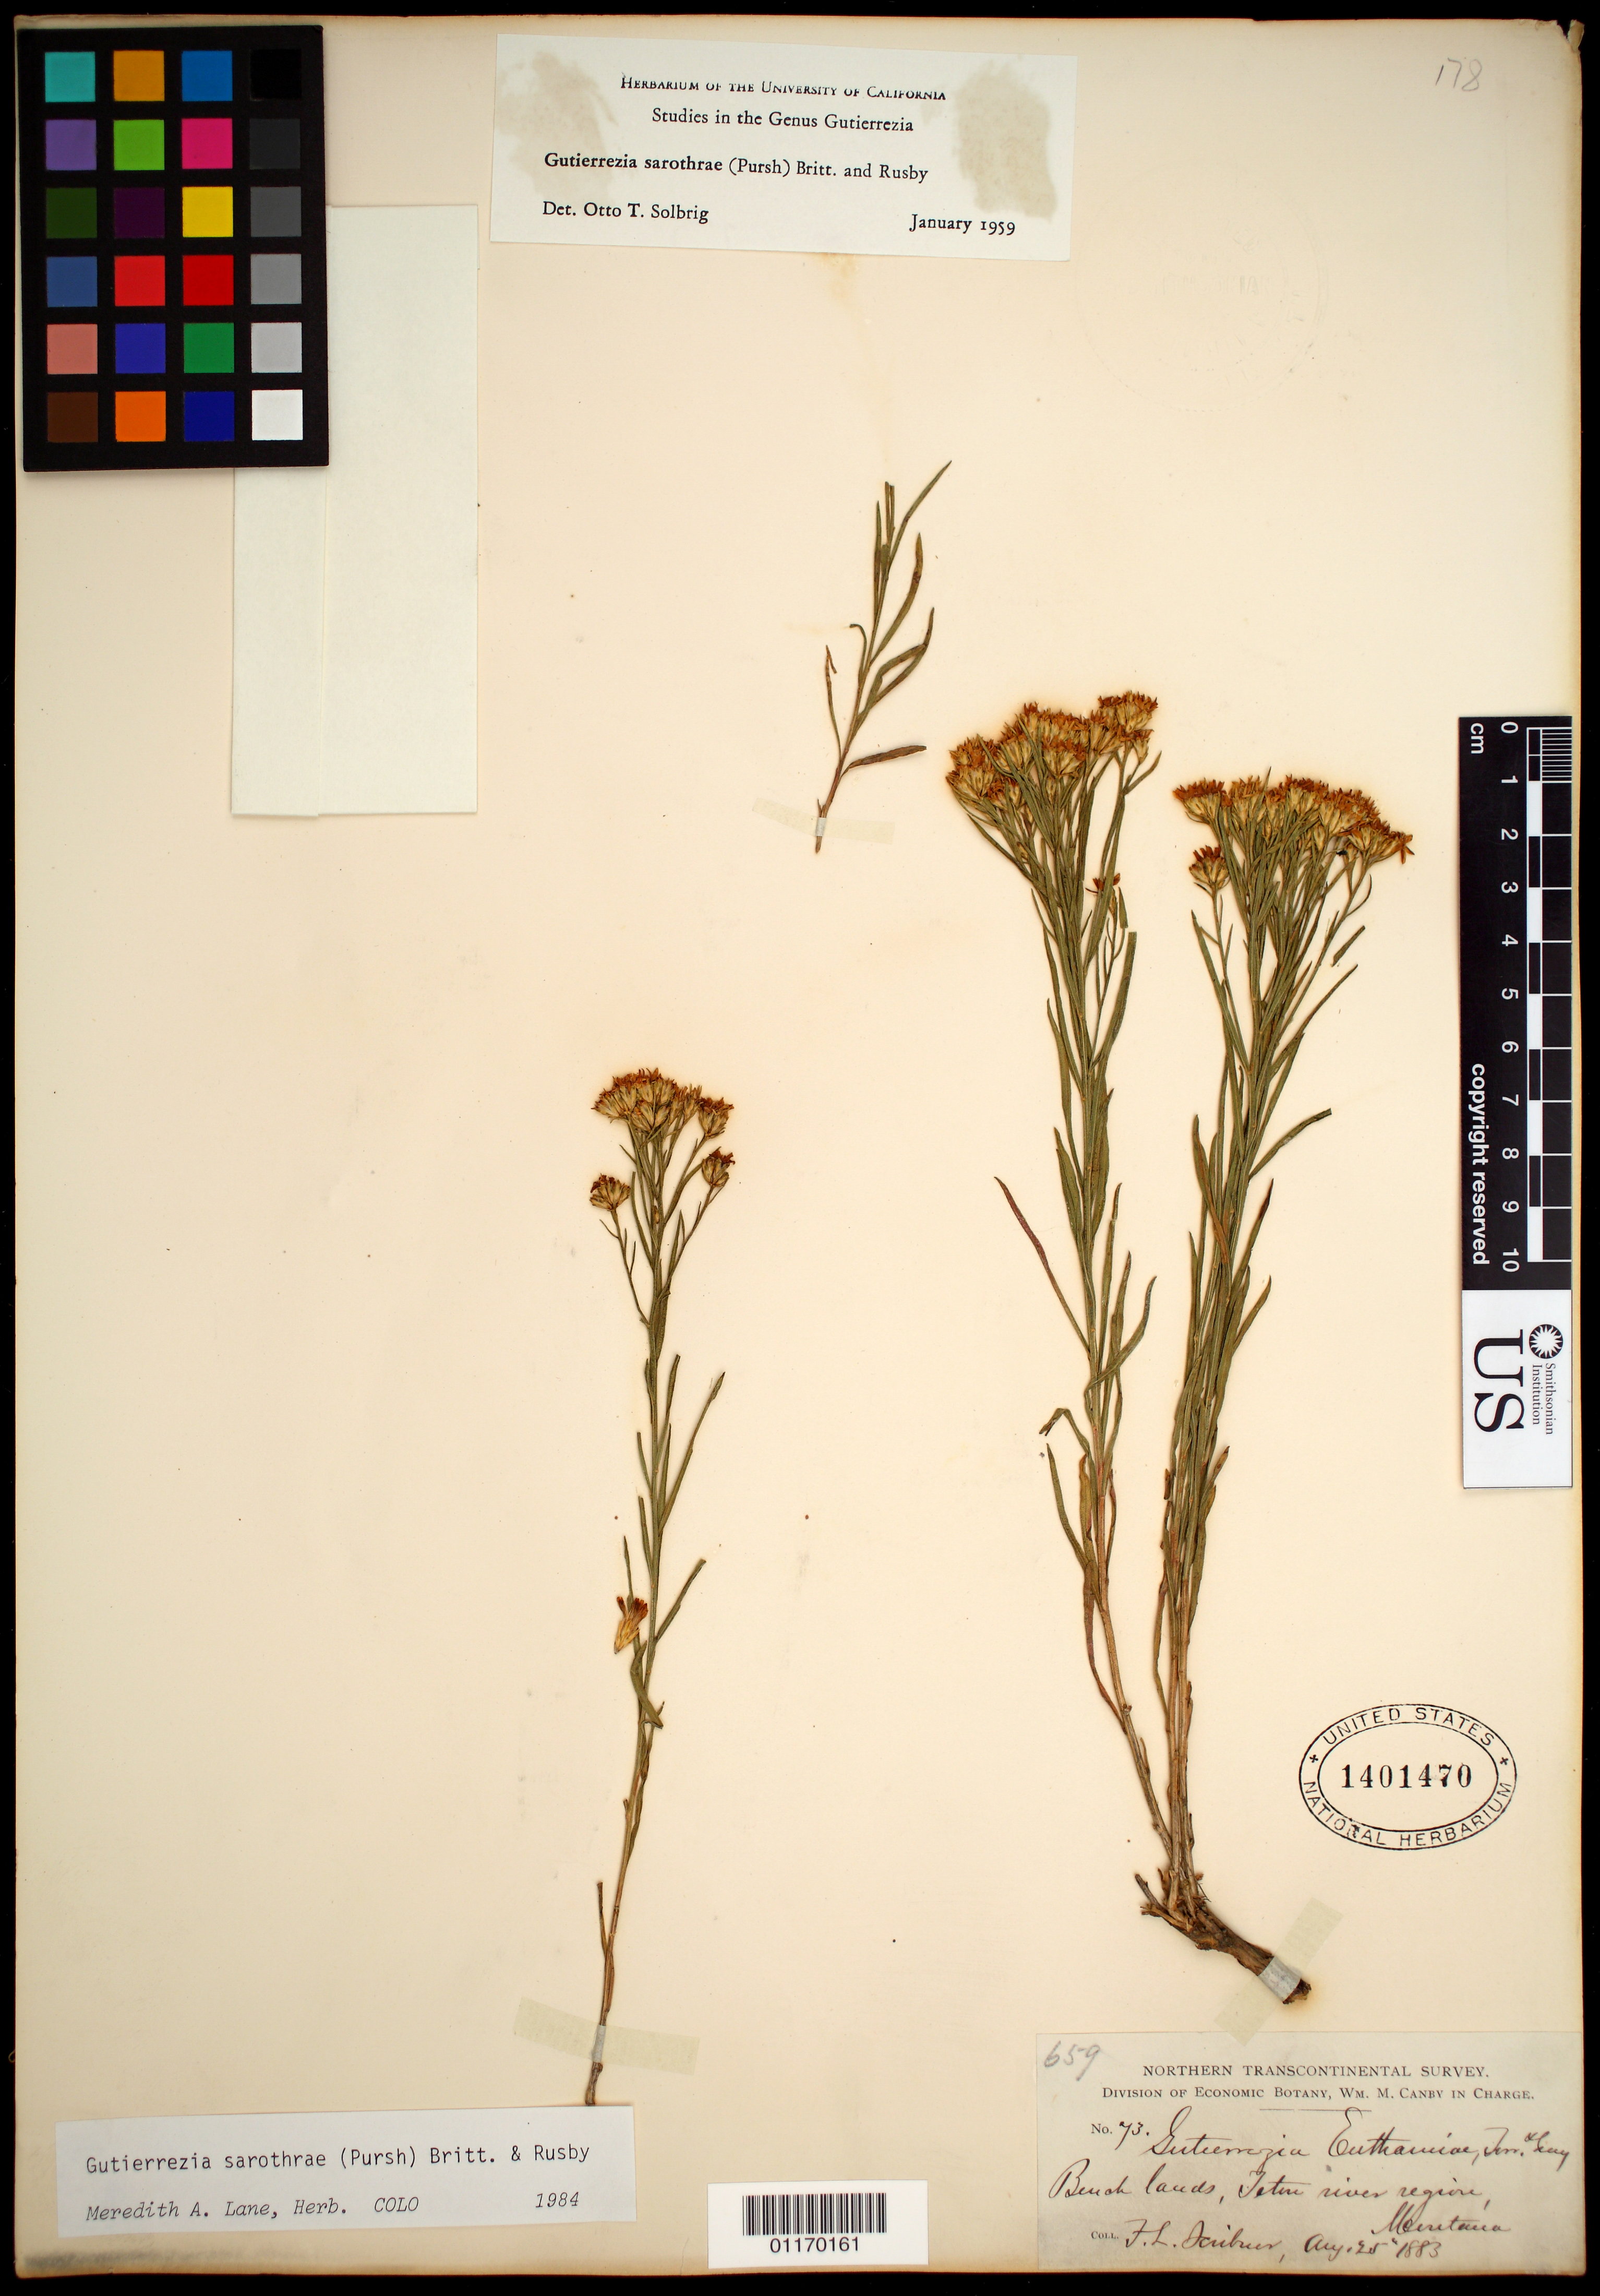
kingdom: Plantae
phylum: Tracheophyta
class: Magnoliopsida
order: Asterales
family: Asteraceae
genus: Gutierrezia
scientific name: Gutierrezia sarothrae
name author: (Pursh) Britton & Rusby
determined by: Lane, M. A.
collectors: F. L. Scribner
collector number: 73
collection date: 1883-08-25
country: United States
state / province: Montana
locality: Teton River Region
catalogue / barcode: US 1401470